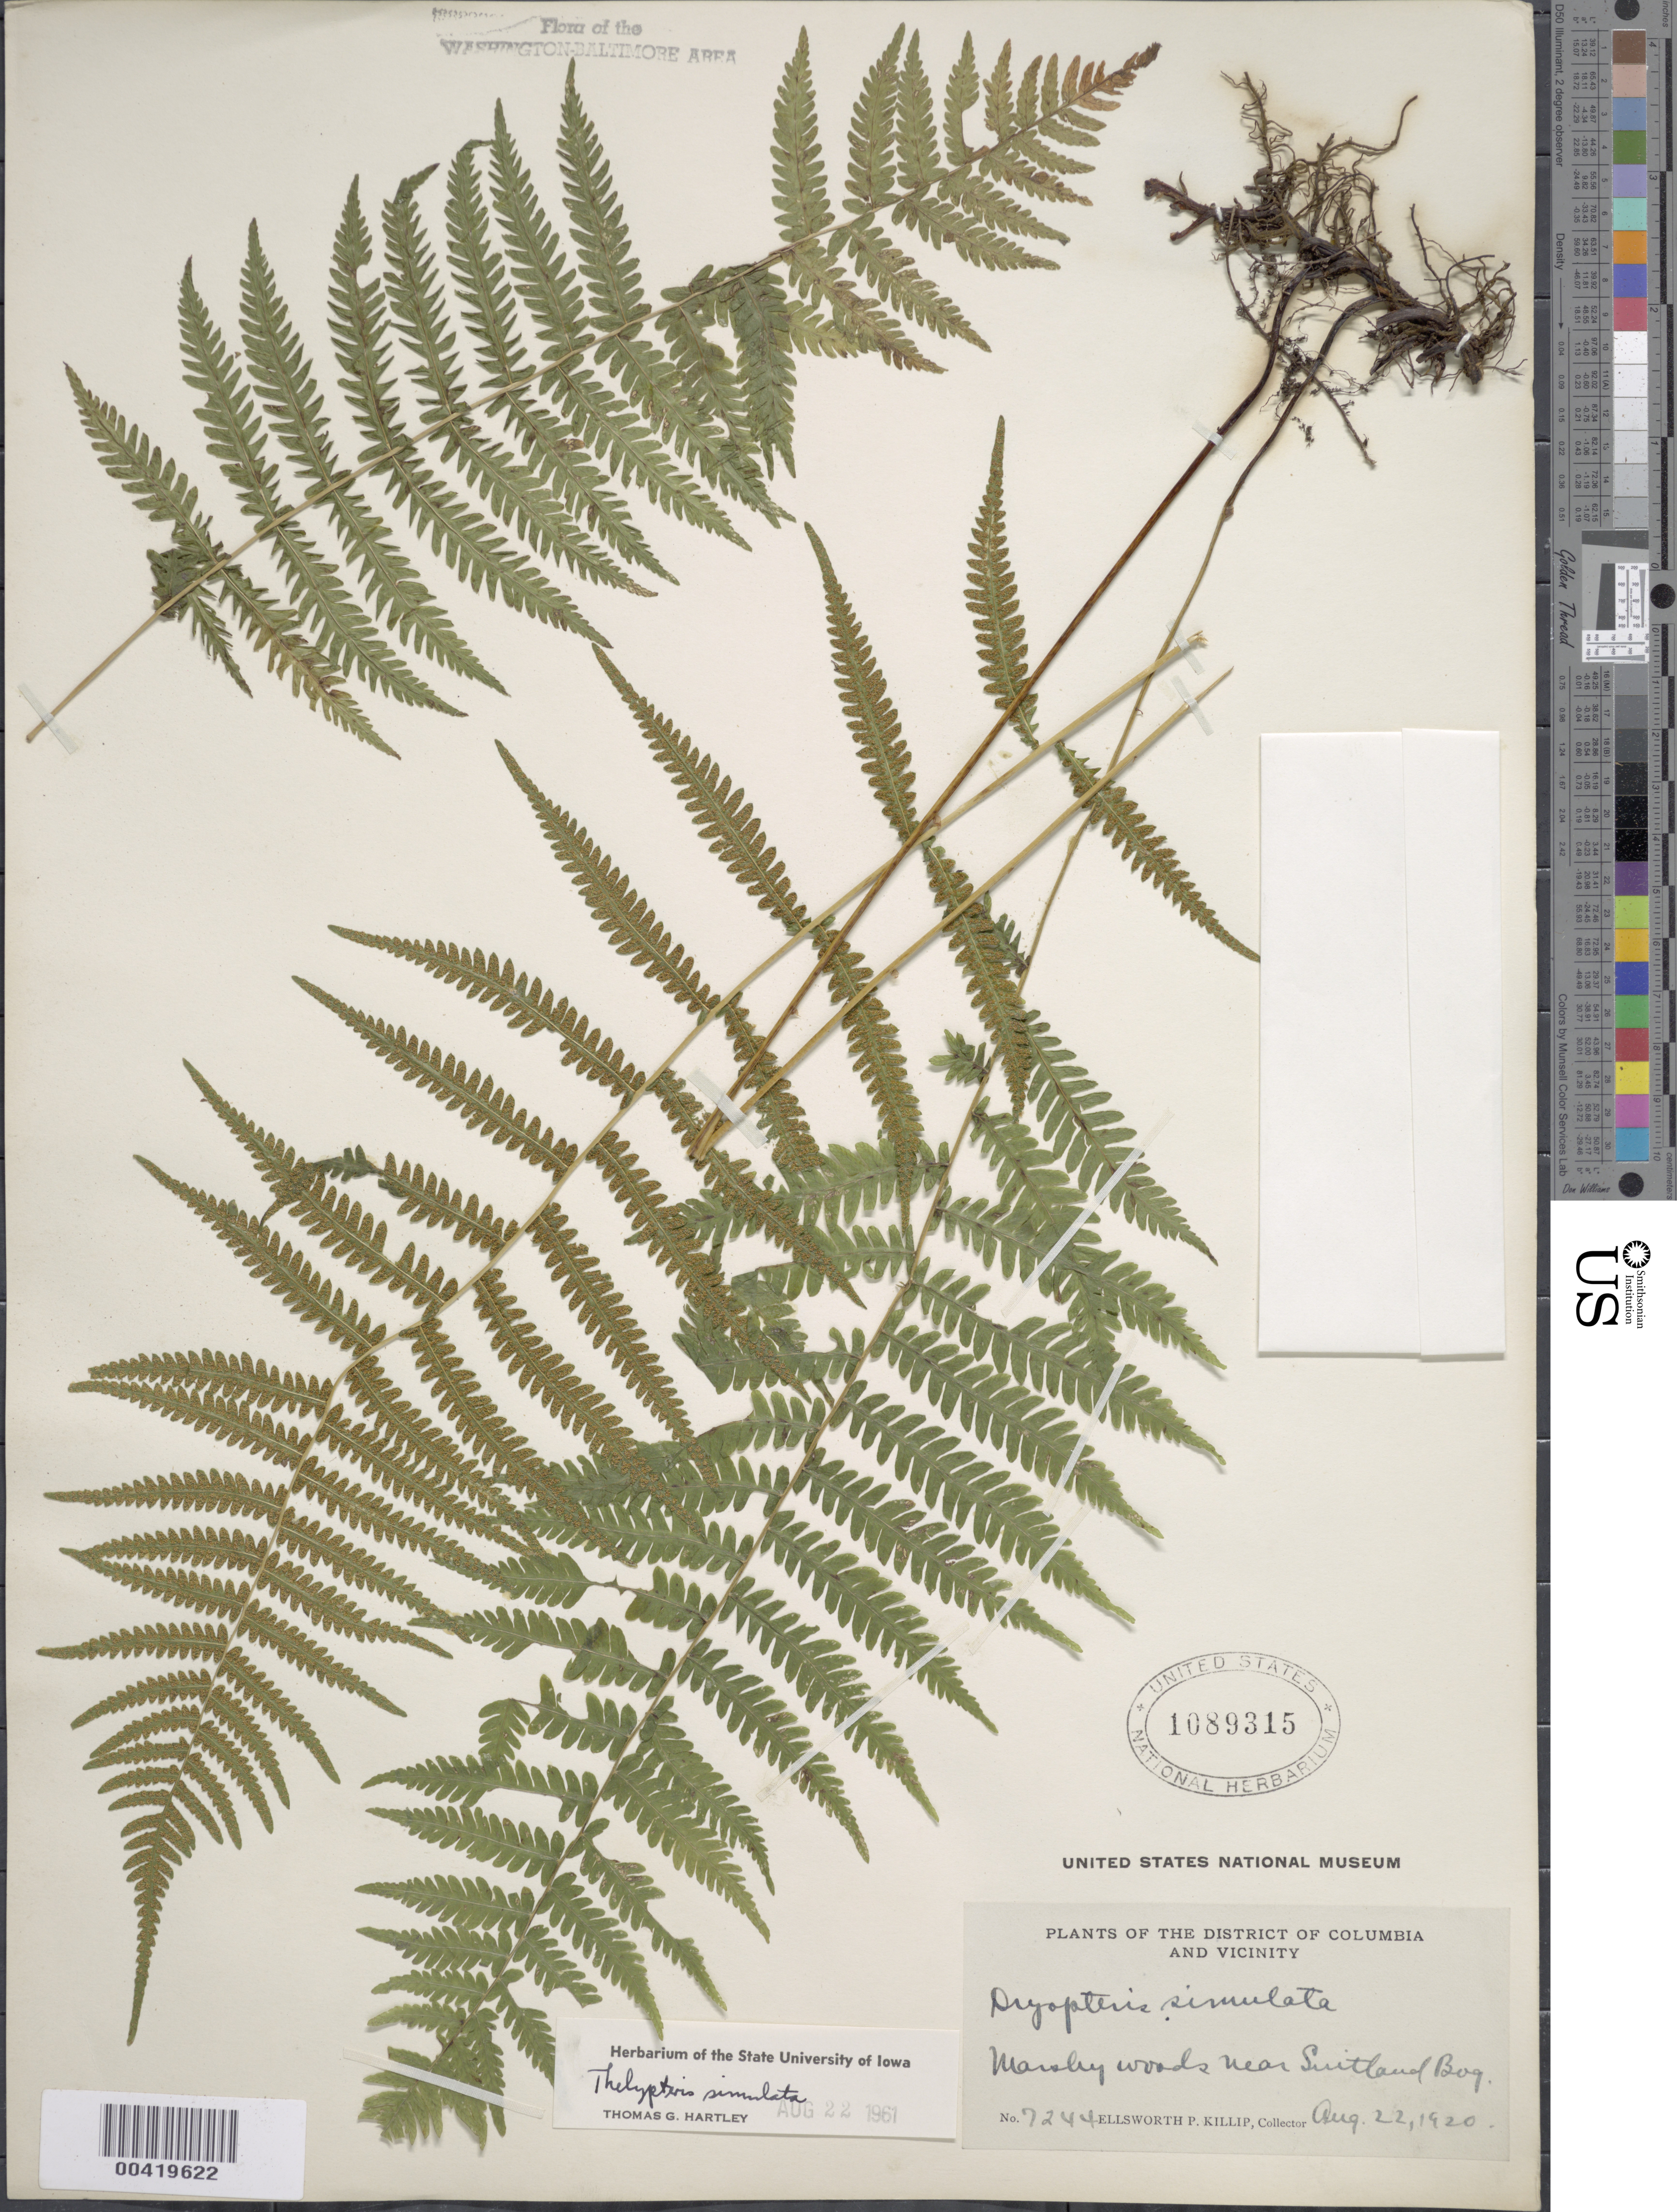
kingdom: Plantae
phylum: Tracheophyta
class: Polypodiopsida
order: Polypodiales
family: Thelypteridaceae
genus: Parathelypteris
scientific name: Parathelypteris simulata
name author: (Davenp.) Holttum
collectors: E. P. Killip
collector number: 7244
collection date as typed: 22 Aug 1920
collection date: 1920-08-22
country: United States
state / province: Maryland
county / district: Prince George's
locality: Near Suitland Bog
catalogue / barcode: US 1089315